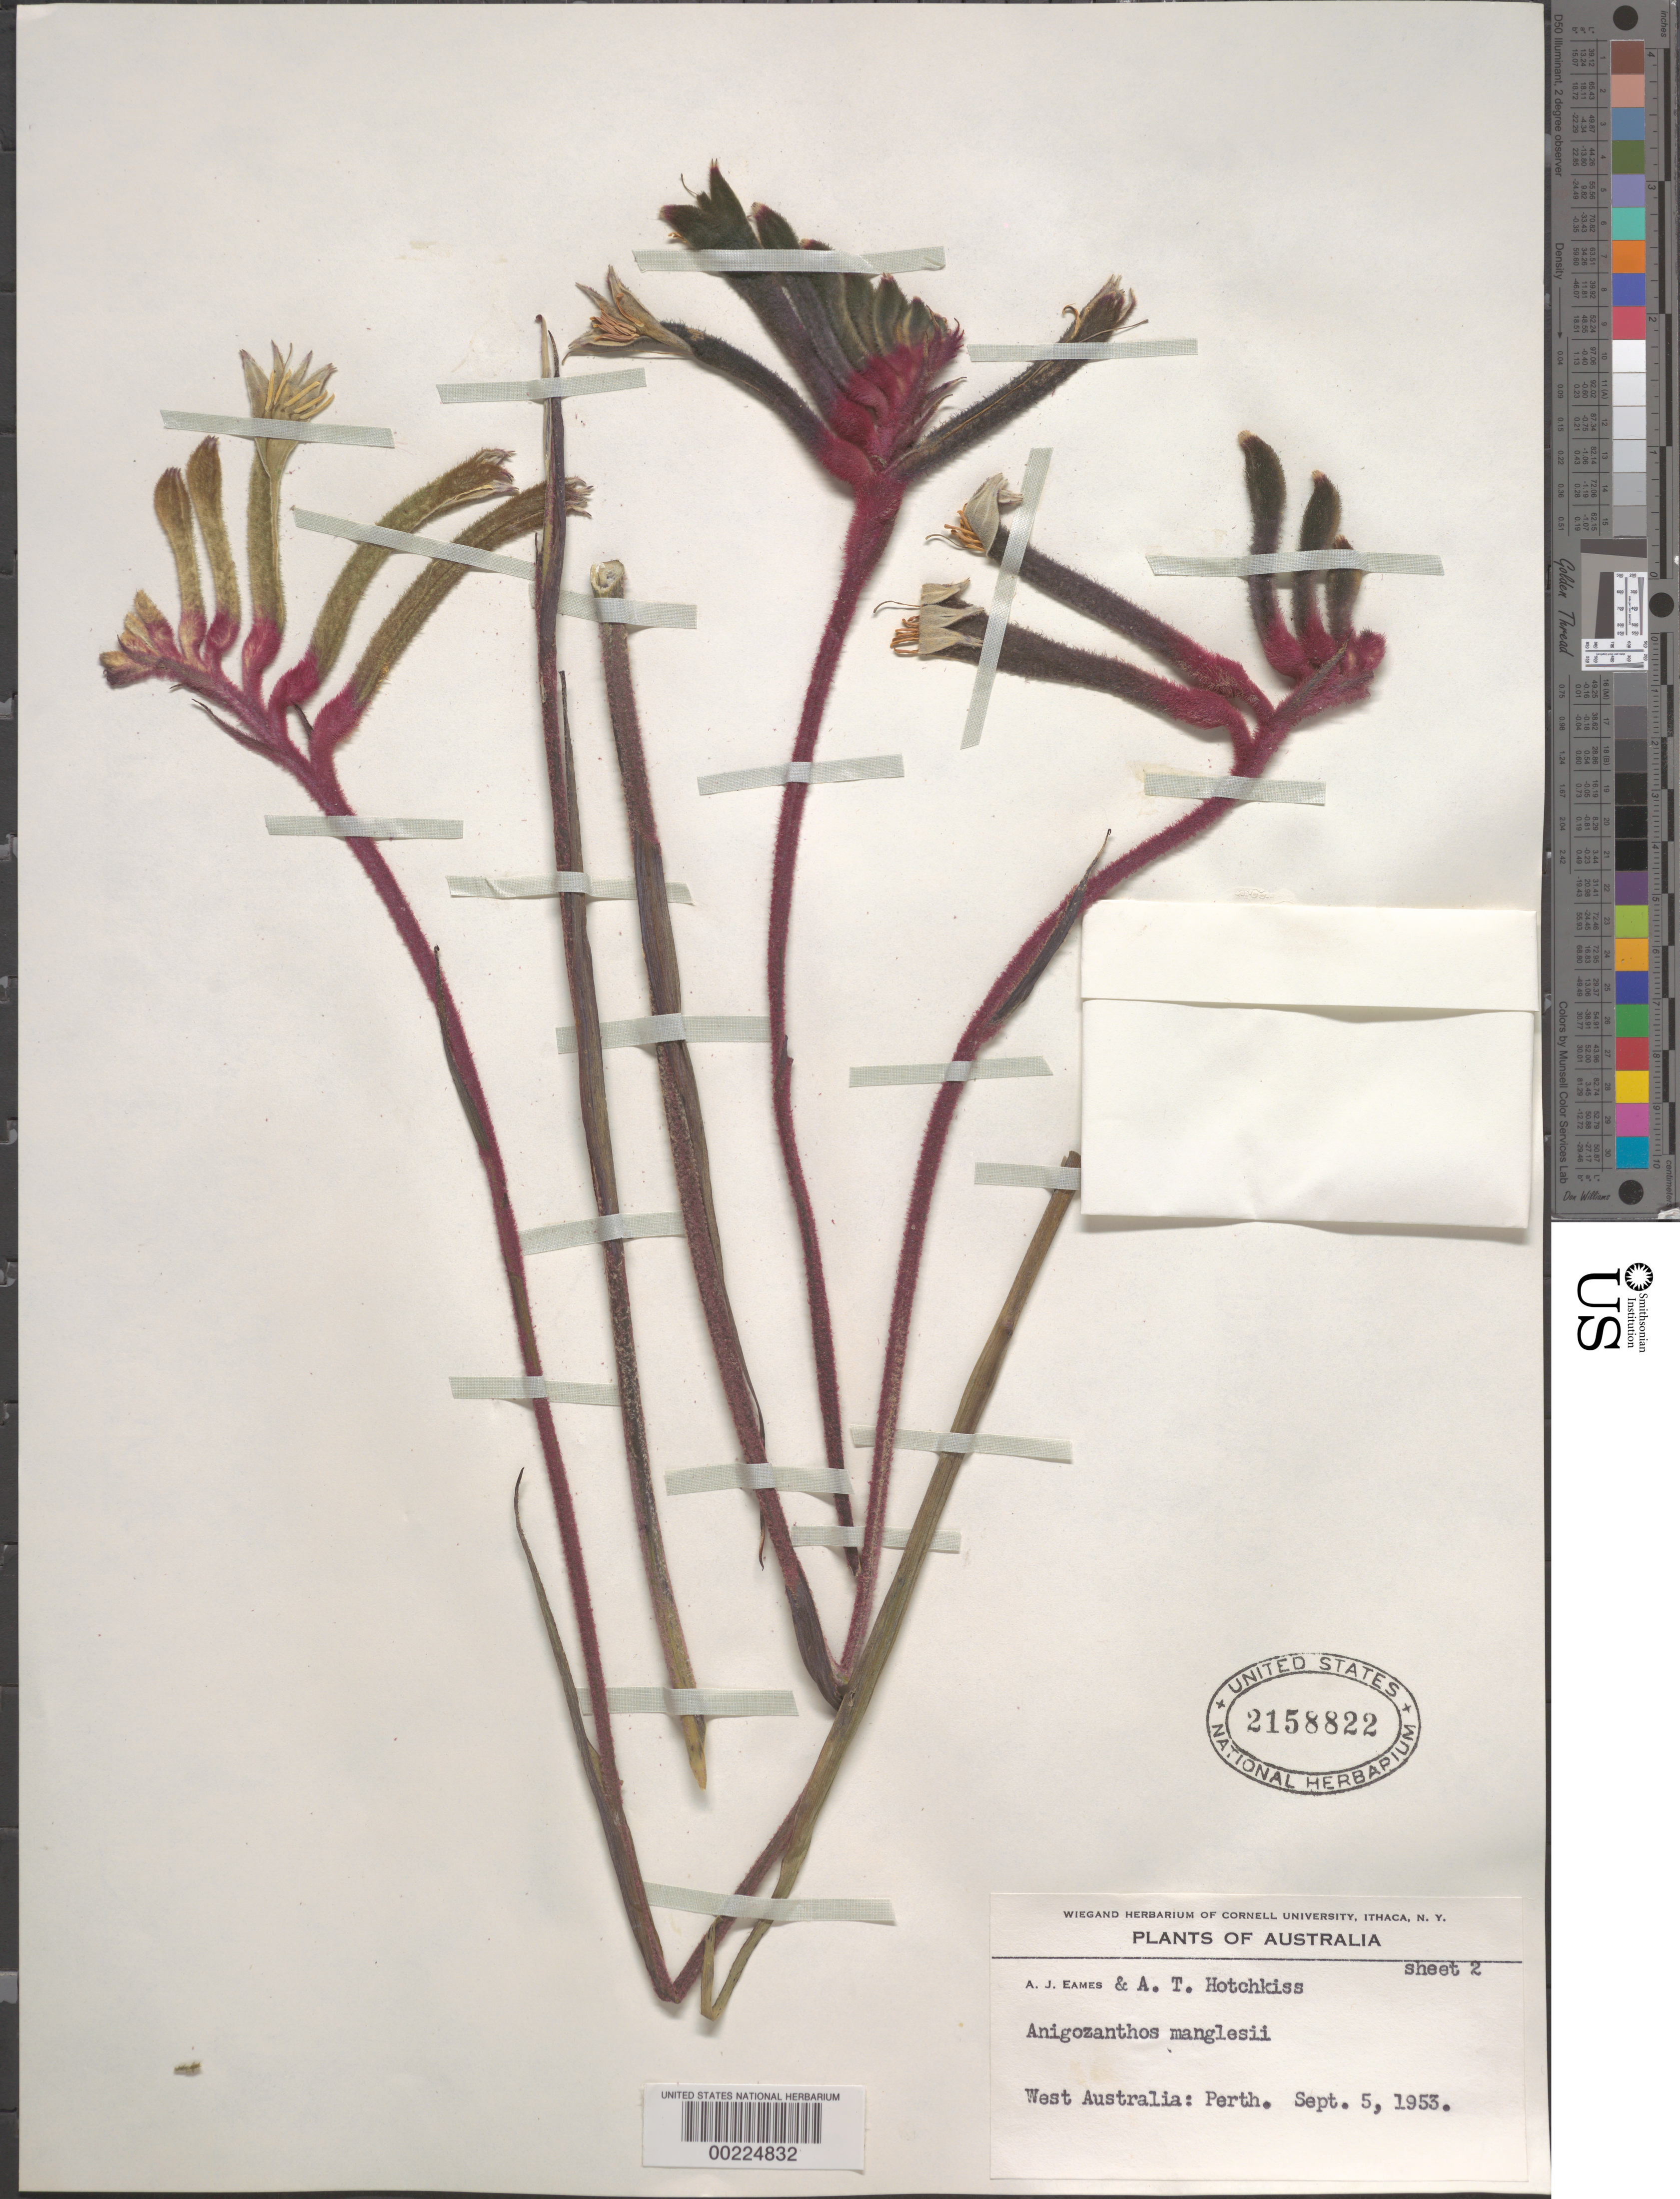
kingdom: Plantae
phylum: Tracheophyta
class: Liliopsida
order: Commelinales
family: Haemodoraceae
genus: Anigozanthos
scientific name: Anigozanthos manglesii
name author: D. Don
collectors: A. J. Eames & A. Hotchkiss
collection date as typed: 05 Sep 1953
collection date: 1953-09-05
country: Australia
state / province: Western Australia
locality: Perth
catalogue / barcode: US 2158822